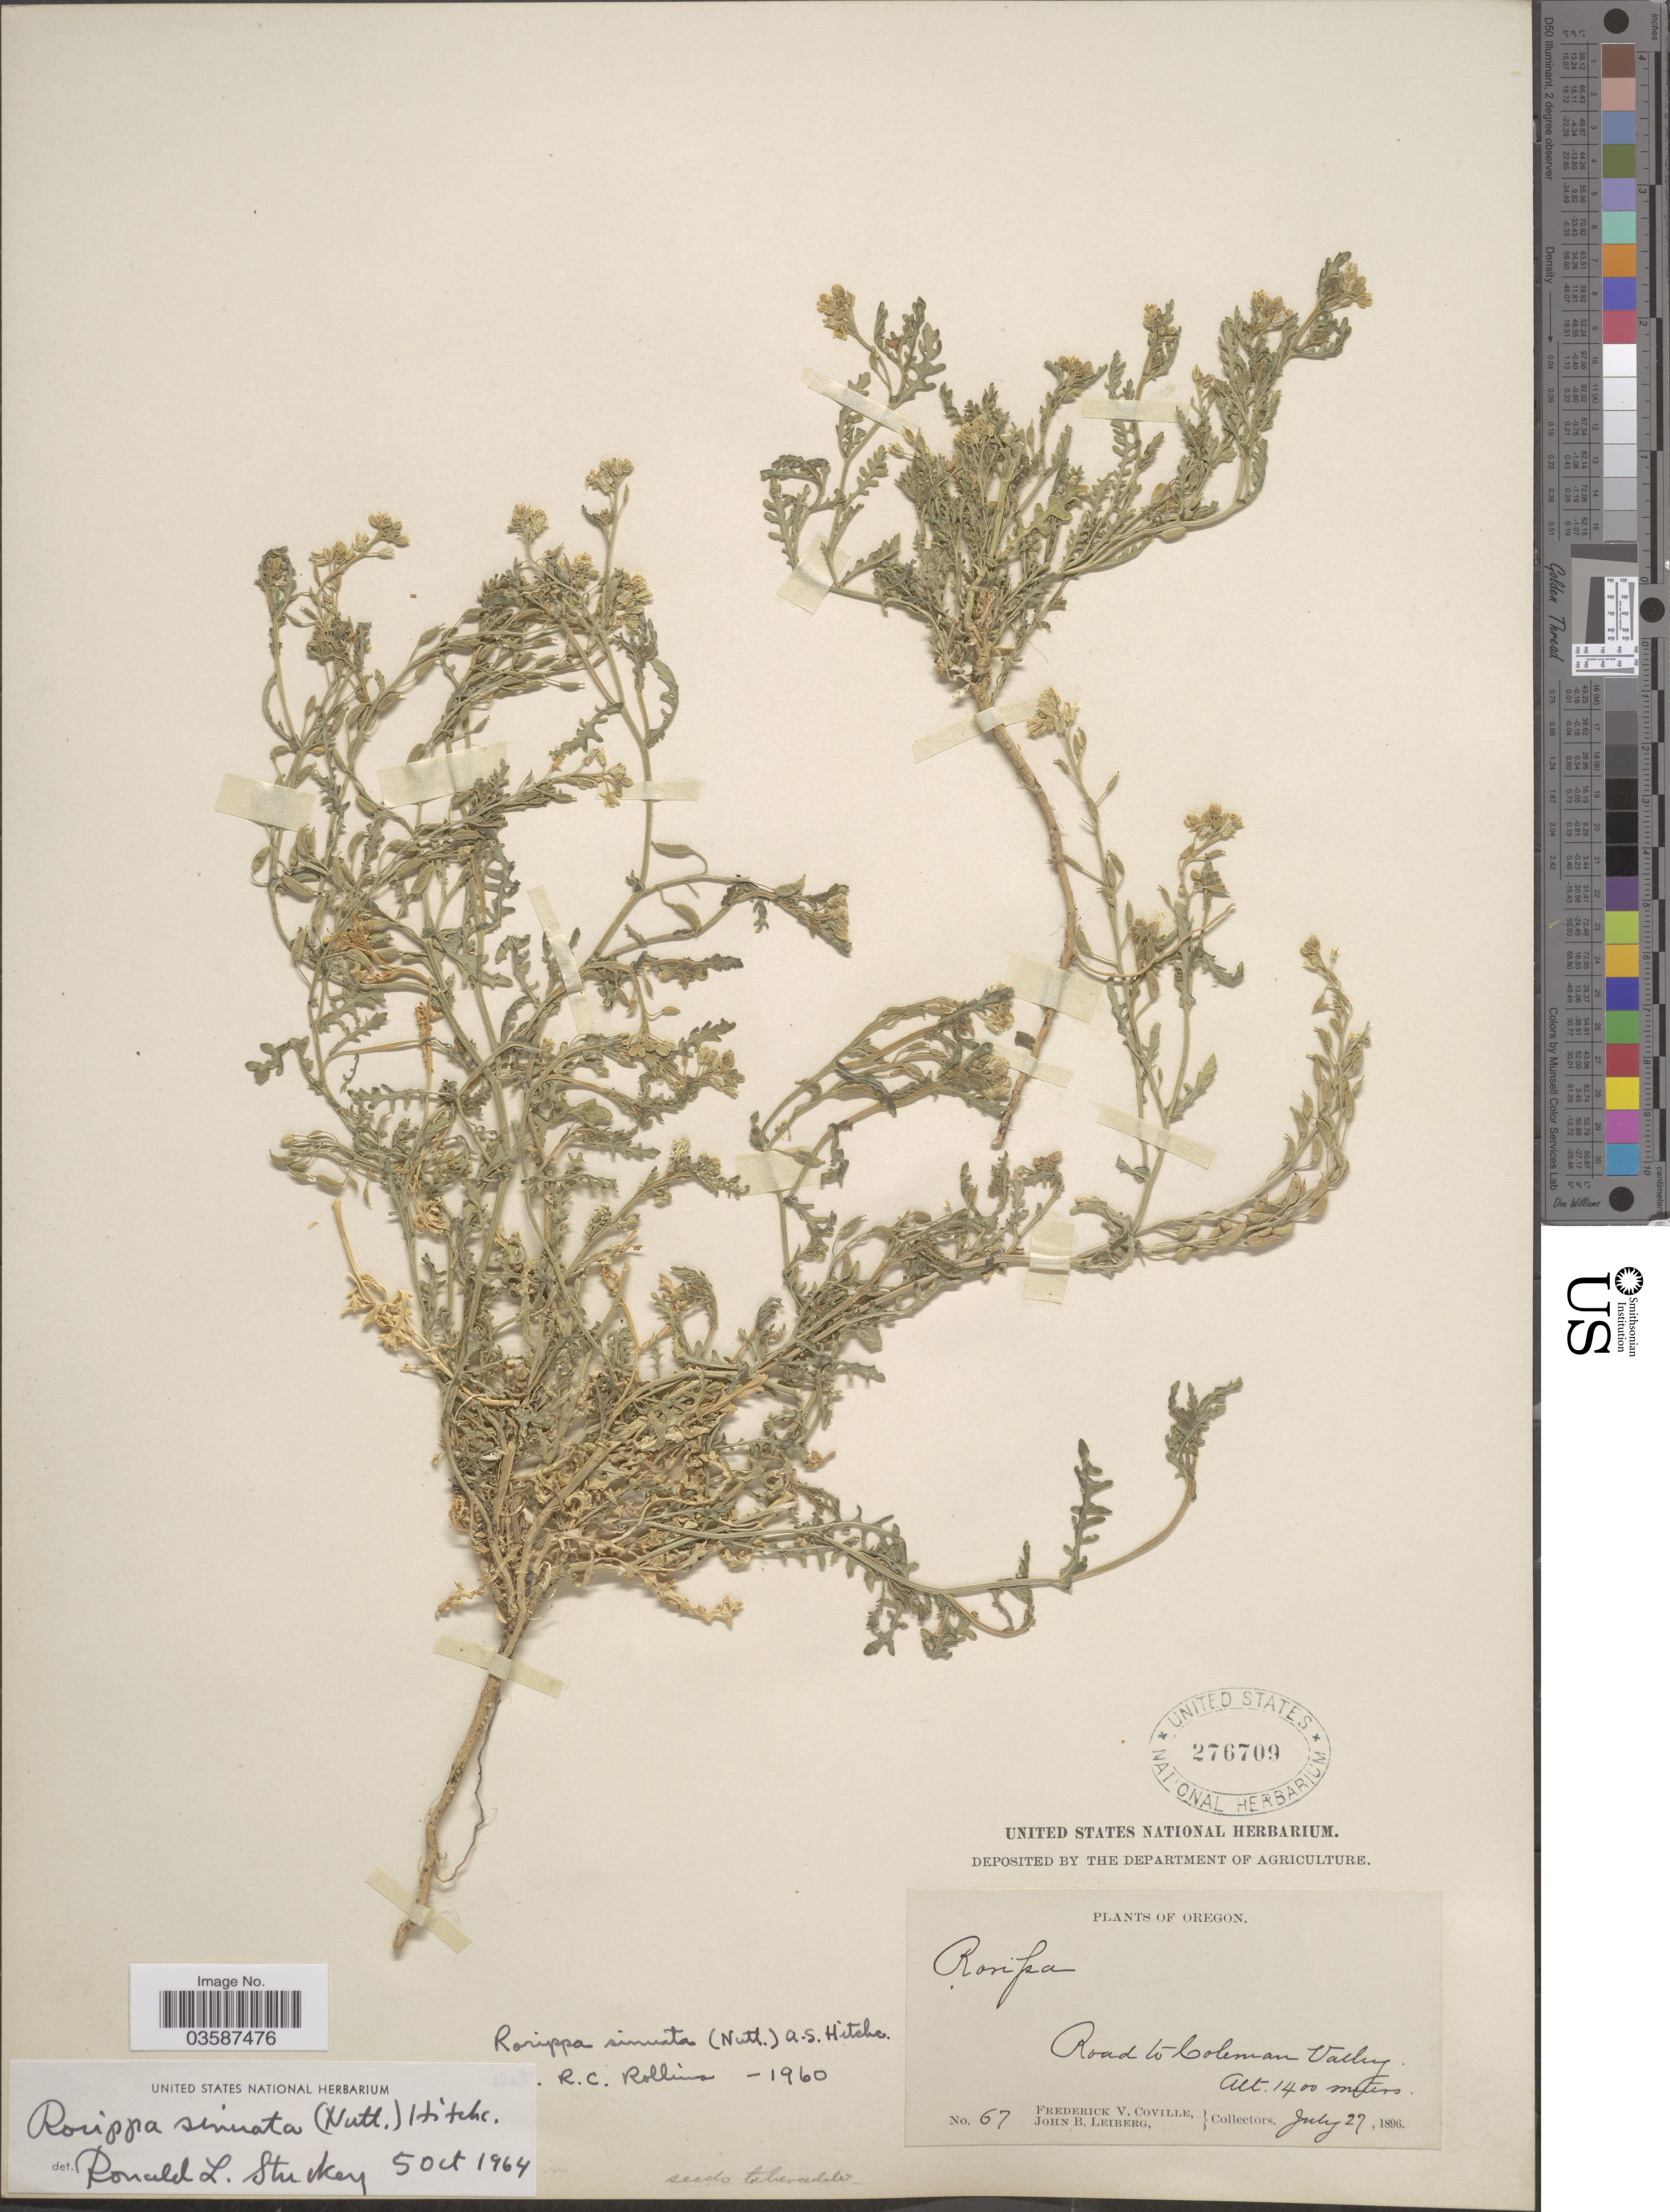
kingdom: Plantae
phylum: Tracheophyta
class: Magnoliopsida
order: Brassicales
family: Brassicaceae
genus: Rorippa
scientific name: Rorippa sinuata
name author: (Nutt.) Hitchc.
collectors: F. V. Coville & J. B. Leiberg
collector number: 67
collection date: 1896-07-27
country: United States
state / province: Oregon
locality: Road to Boleman Valley.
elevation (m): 1400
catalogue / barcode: US 276709